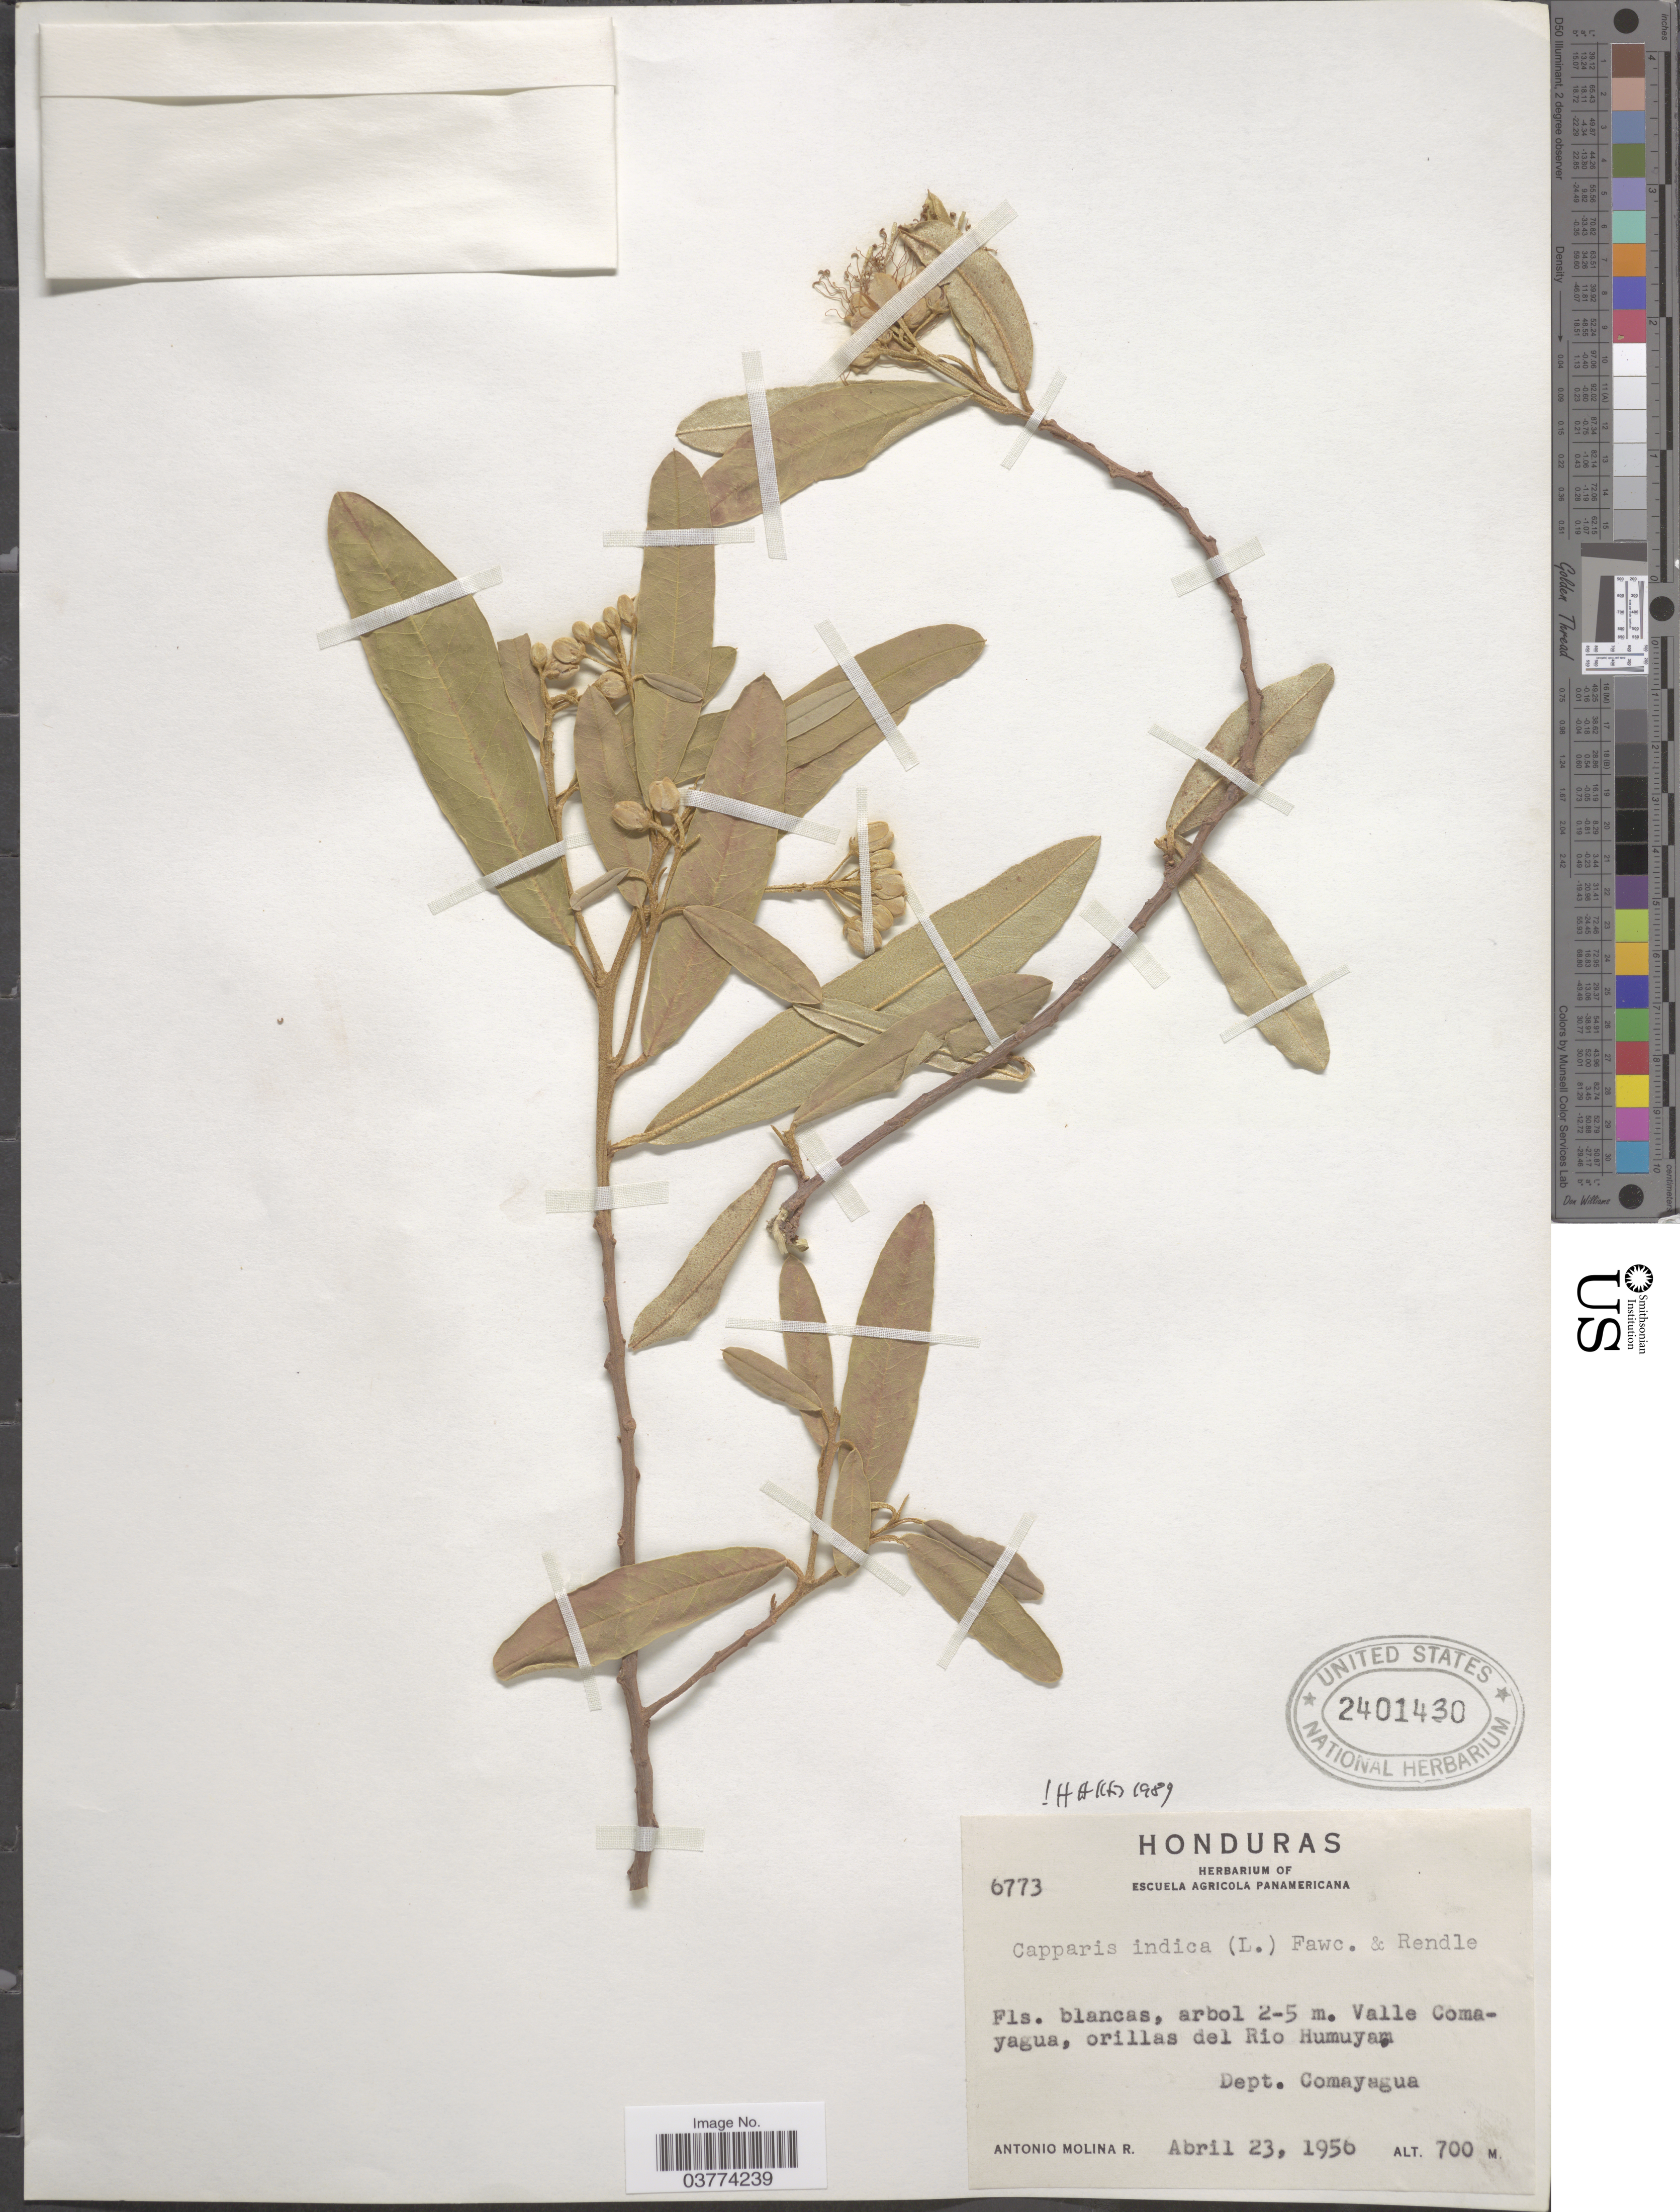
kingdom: Plantae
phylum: Tracheophyta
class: Magnoliopsida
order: Brassicales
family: Capparaceae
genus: Quadrella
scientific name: Quadrella indica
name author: (L.) Iltis & Cornejo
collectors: A. Molina R.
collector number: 6773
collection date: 1956-04-23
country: Honduras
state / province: Comayagua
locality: Valle Comayagua, orillas del Rio Humuyam. Dept. Comayagua.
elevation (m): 700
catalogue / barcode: US 2401430